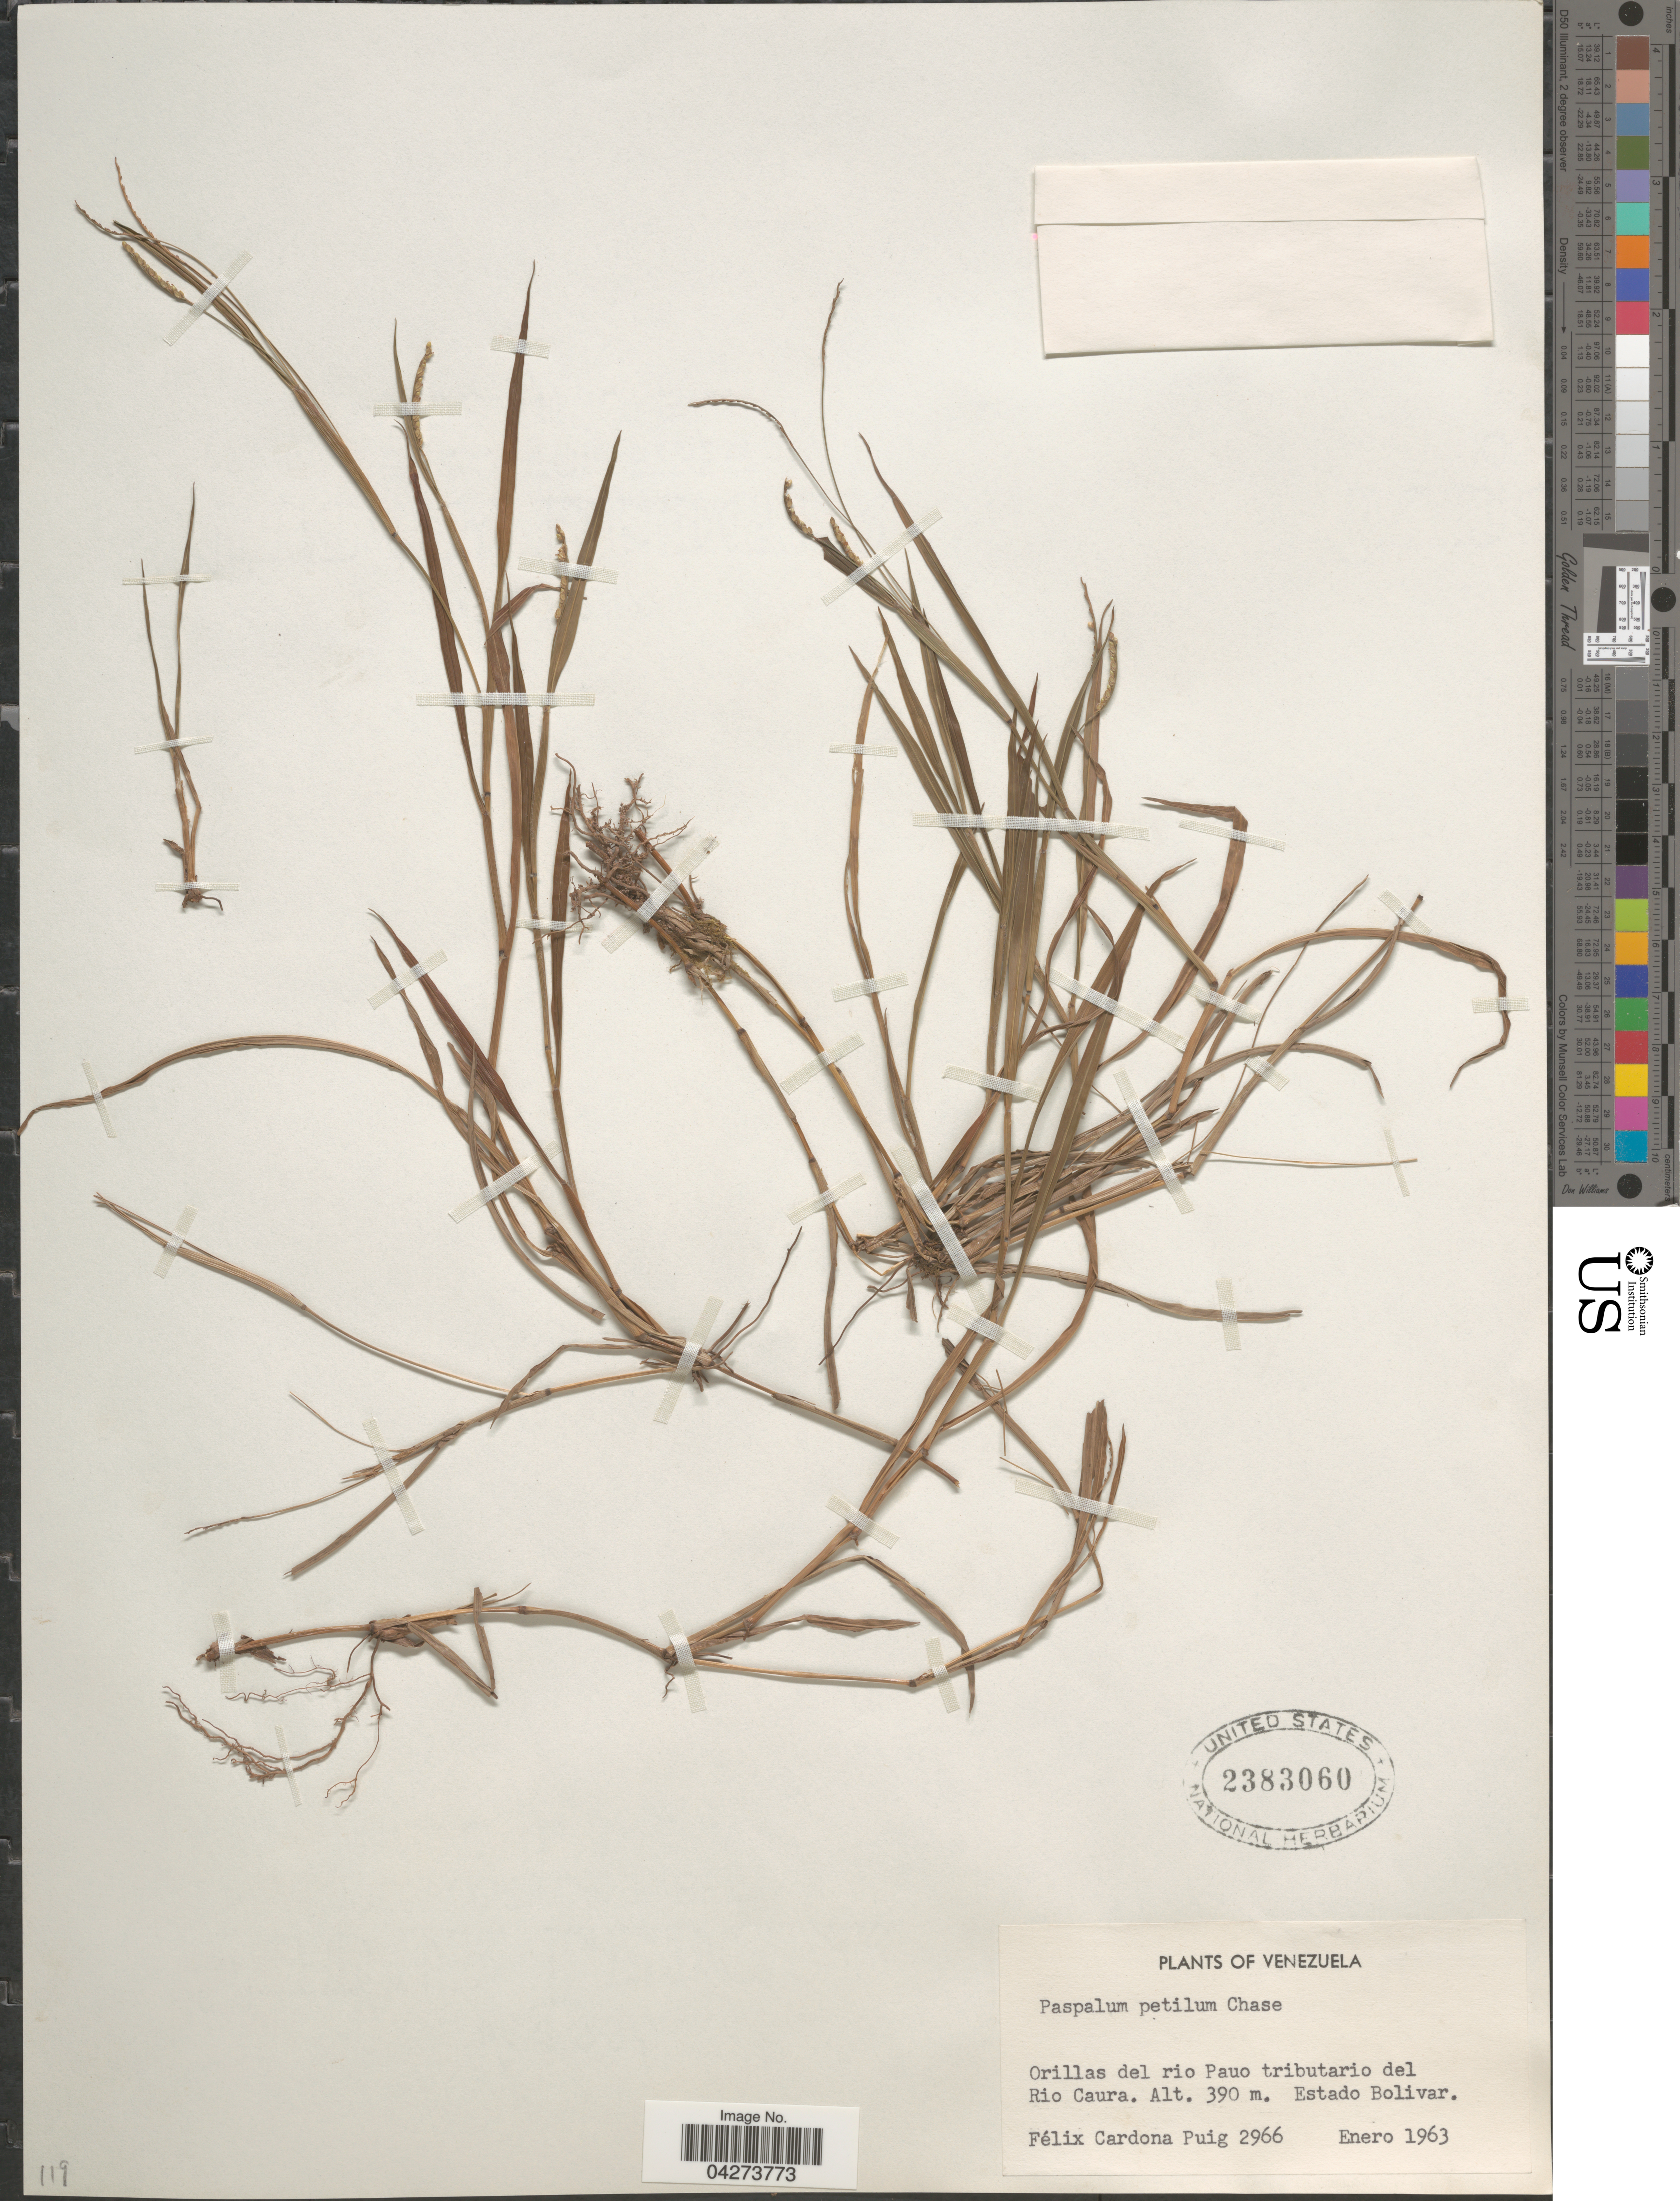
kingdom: Plantae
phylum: Tracheophyta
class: Liliopsida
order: Poales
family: Poaceae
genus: Paspalum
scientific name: Paspalum petilum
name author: Chase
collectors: F. Cardona Puig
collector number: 2966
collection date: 1963-01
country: Venezuela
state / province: Bolivar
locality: Orillas del rio Pauo tributario del Rio Caura. Estado Bolivar.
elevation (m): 390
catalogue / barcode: US 2383060